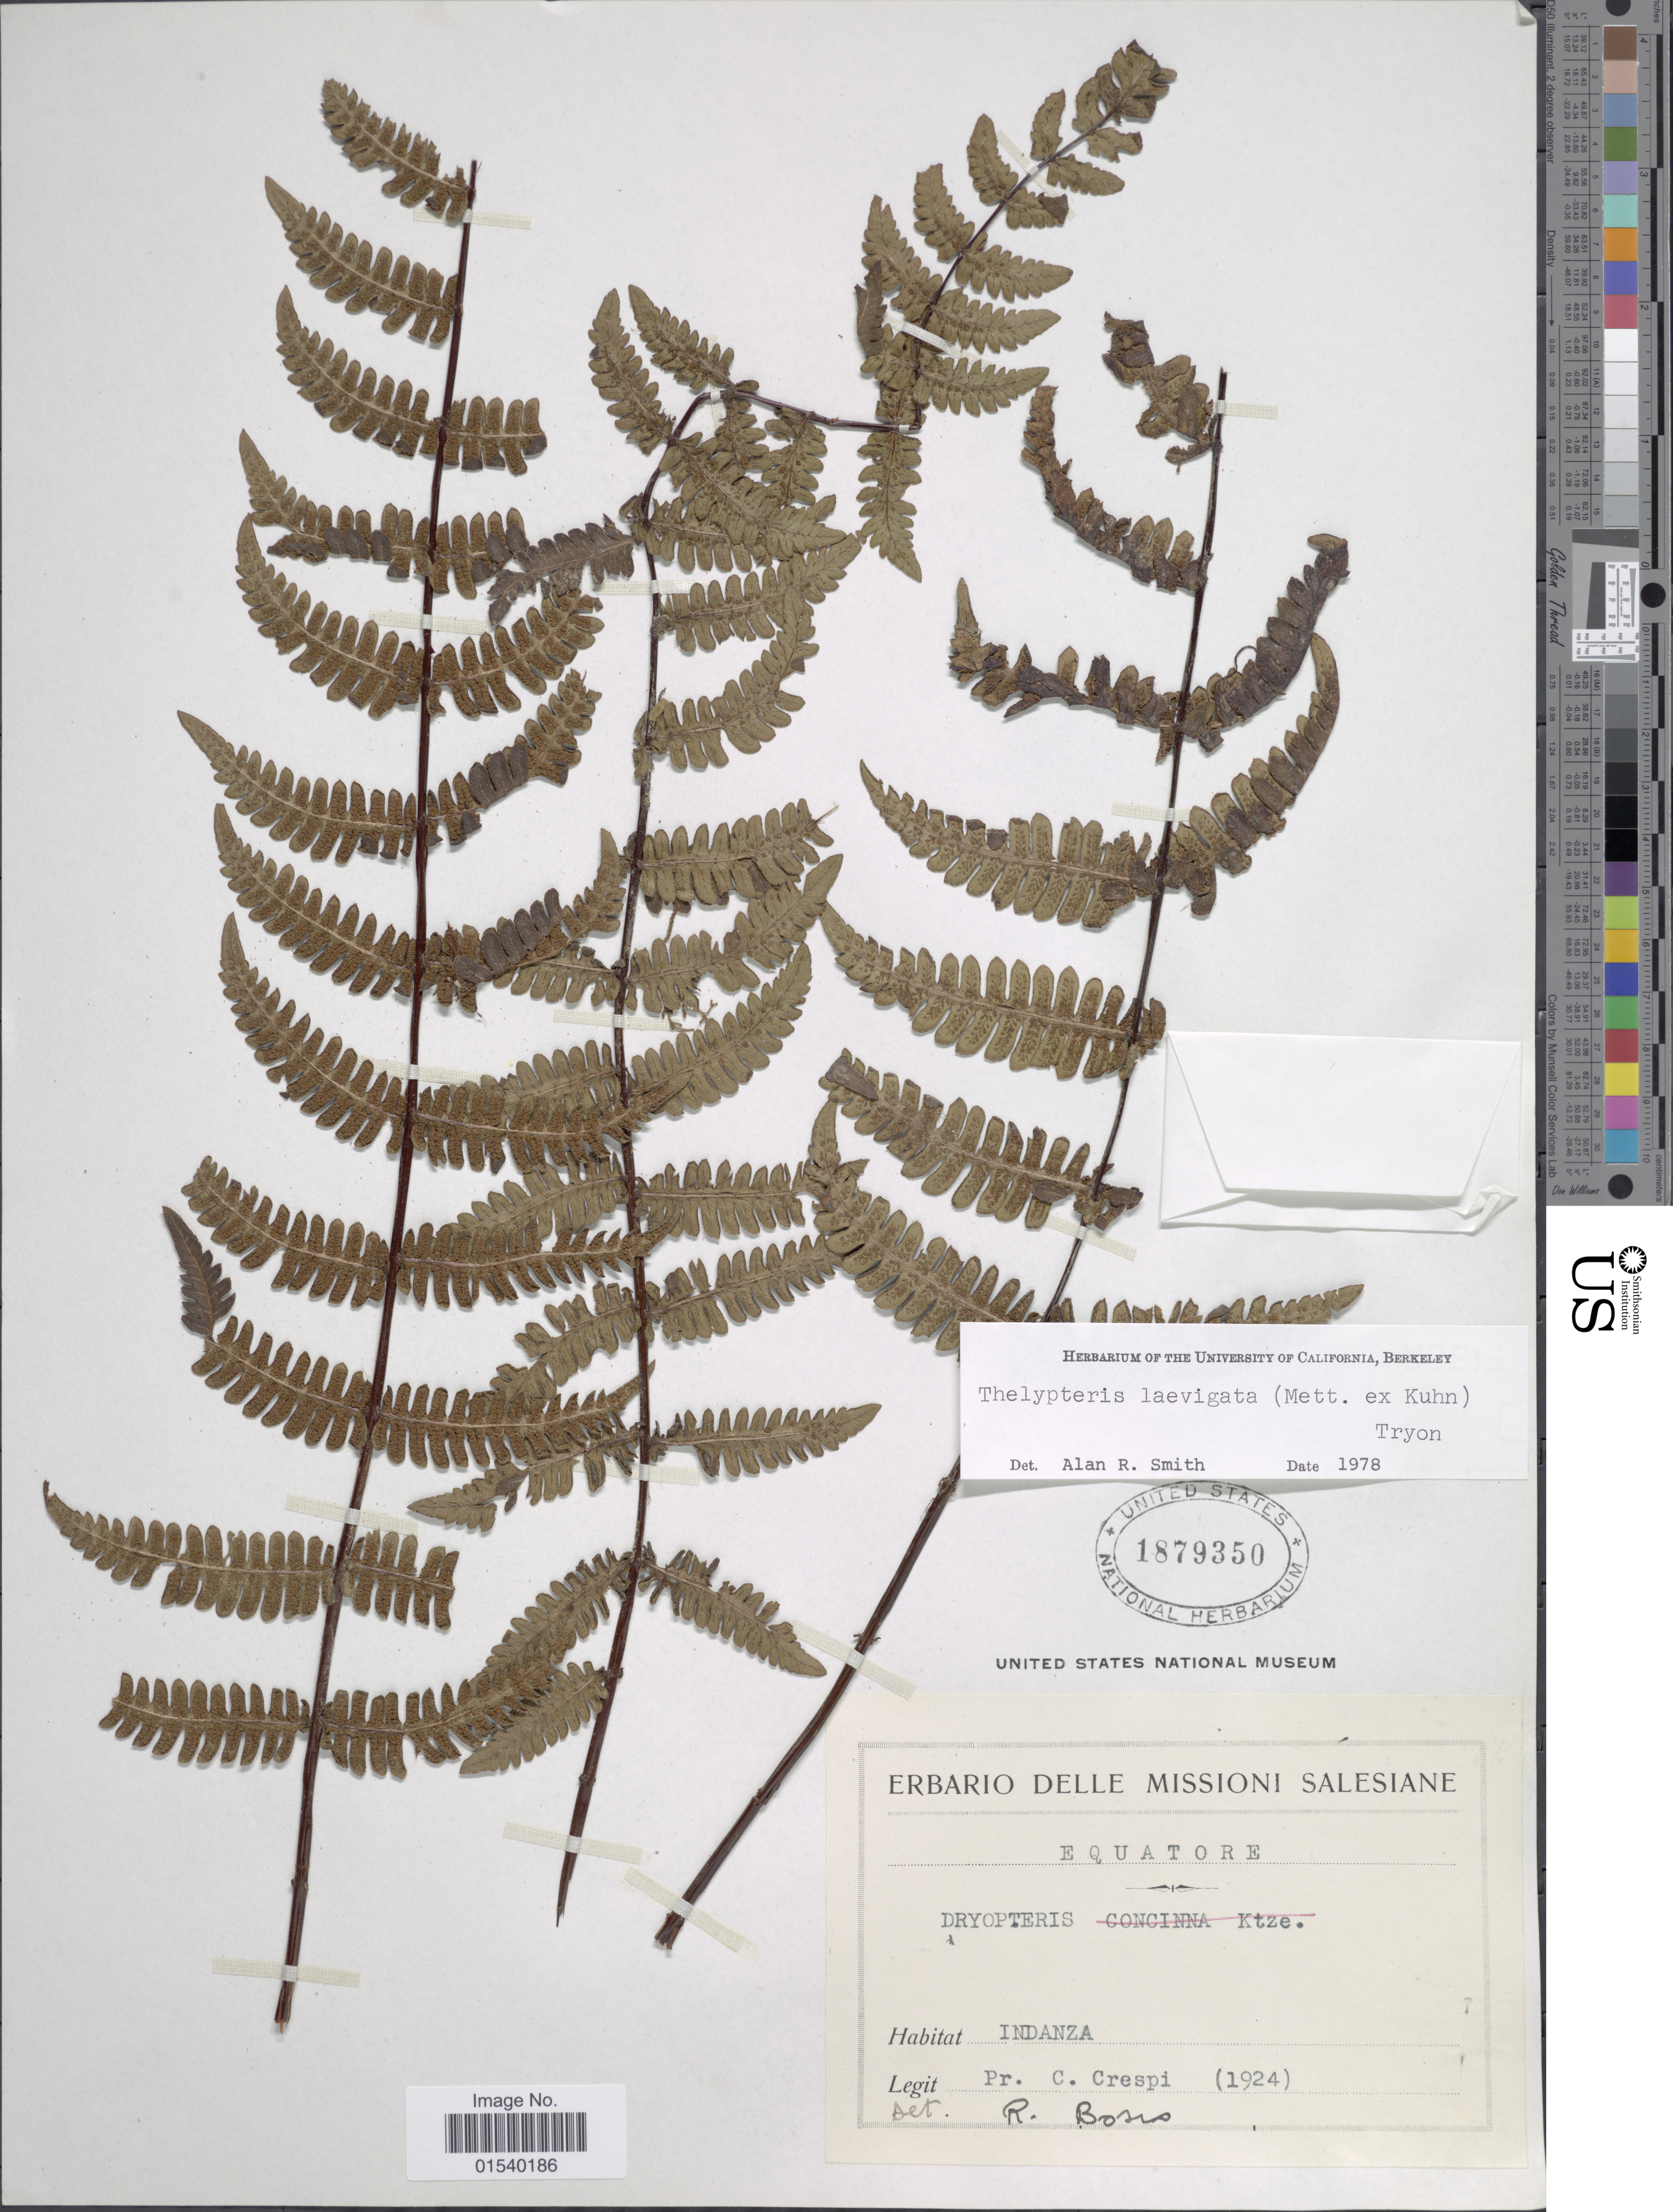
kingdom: Plantae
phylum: Tracheophyta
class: Polypodiopsida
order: Polypodiales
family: Thelypteridaceae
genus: Amauropelta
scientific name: Amauropelta laevigata (Mett.) comb. nov., ined 2015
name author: (Mett.)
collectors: C. Crespi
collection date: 1924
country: Ecuador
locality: Indanza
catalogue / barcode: US 1879350